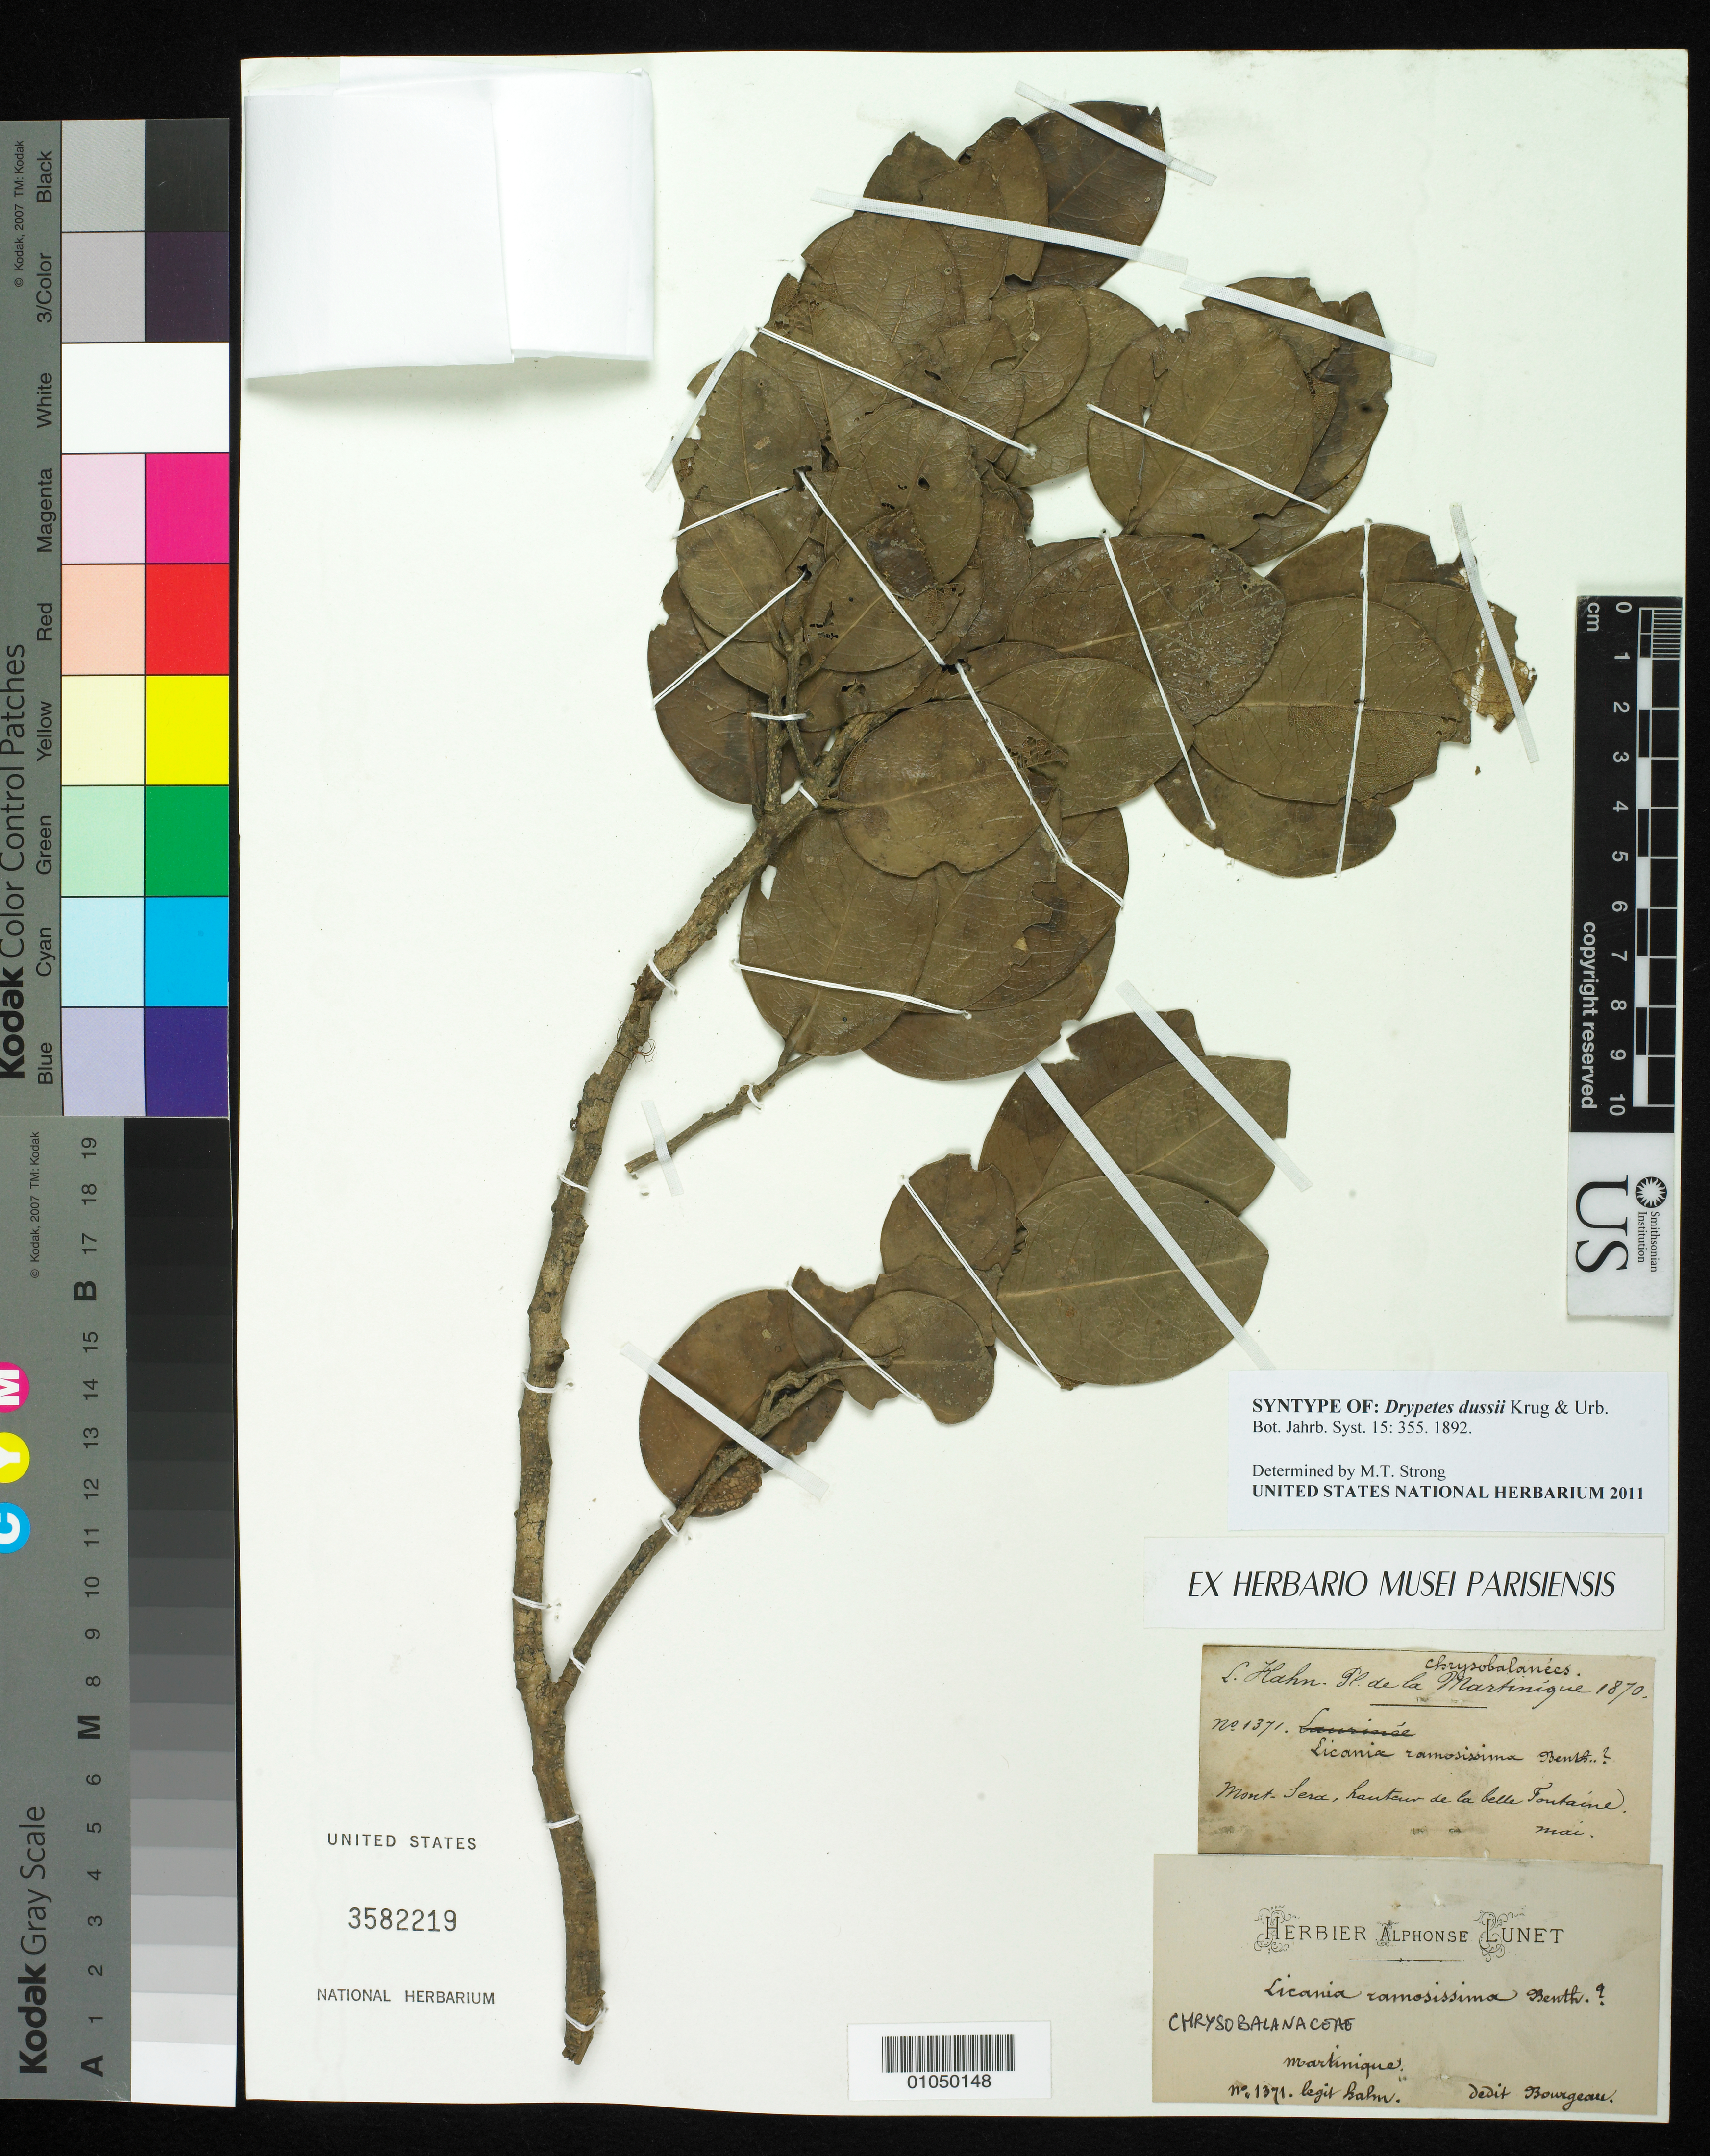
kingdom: Plantae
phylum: Tracheophyta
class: Magnoliopsida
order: Malpighiales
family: Putranjivaceae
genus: Drypetes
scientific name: Drypetes dussii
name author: Krug & Urb.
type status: Syntype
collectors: L. Hahn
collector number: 1371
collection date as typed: May 1870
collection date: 1870-05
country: Martinique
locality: Mont-Sera, hauteur de la belle Fontaine.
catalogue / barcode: US 3582219